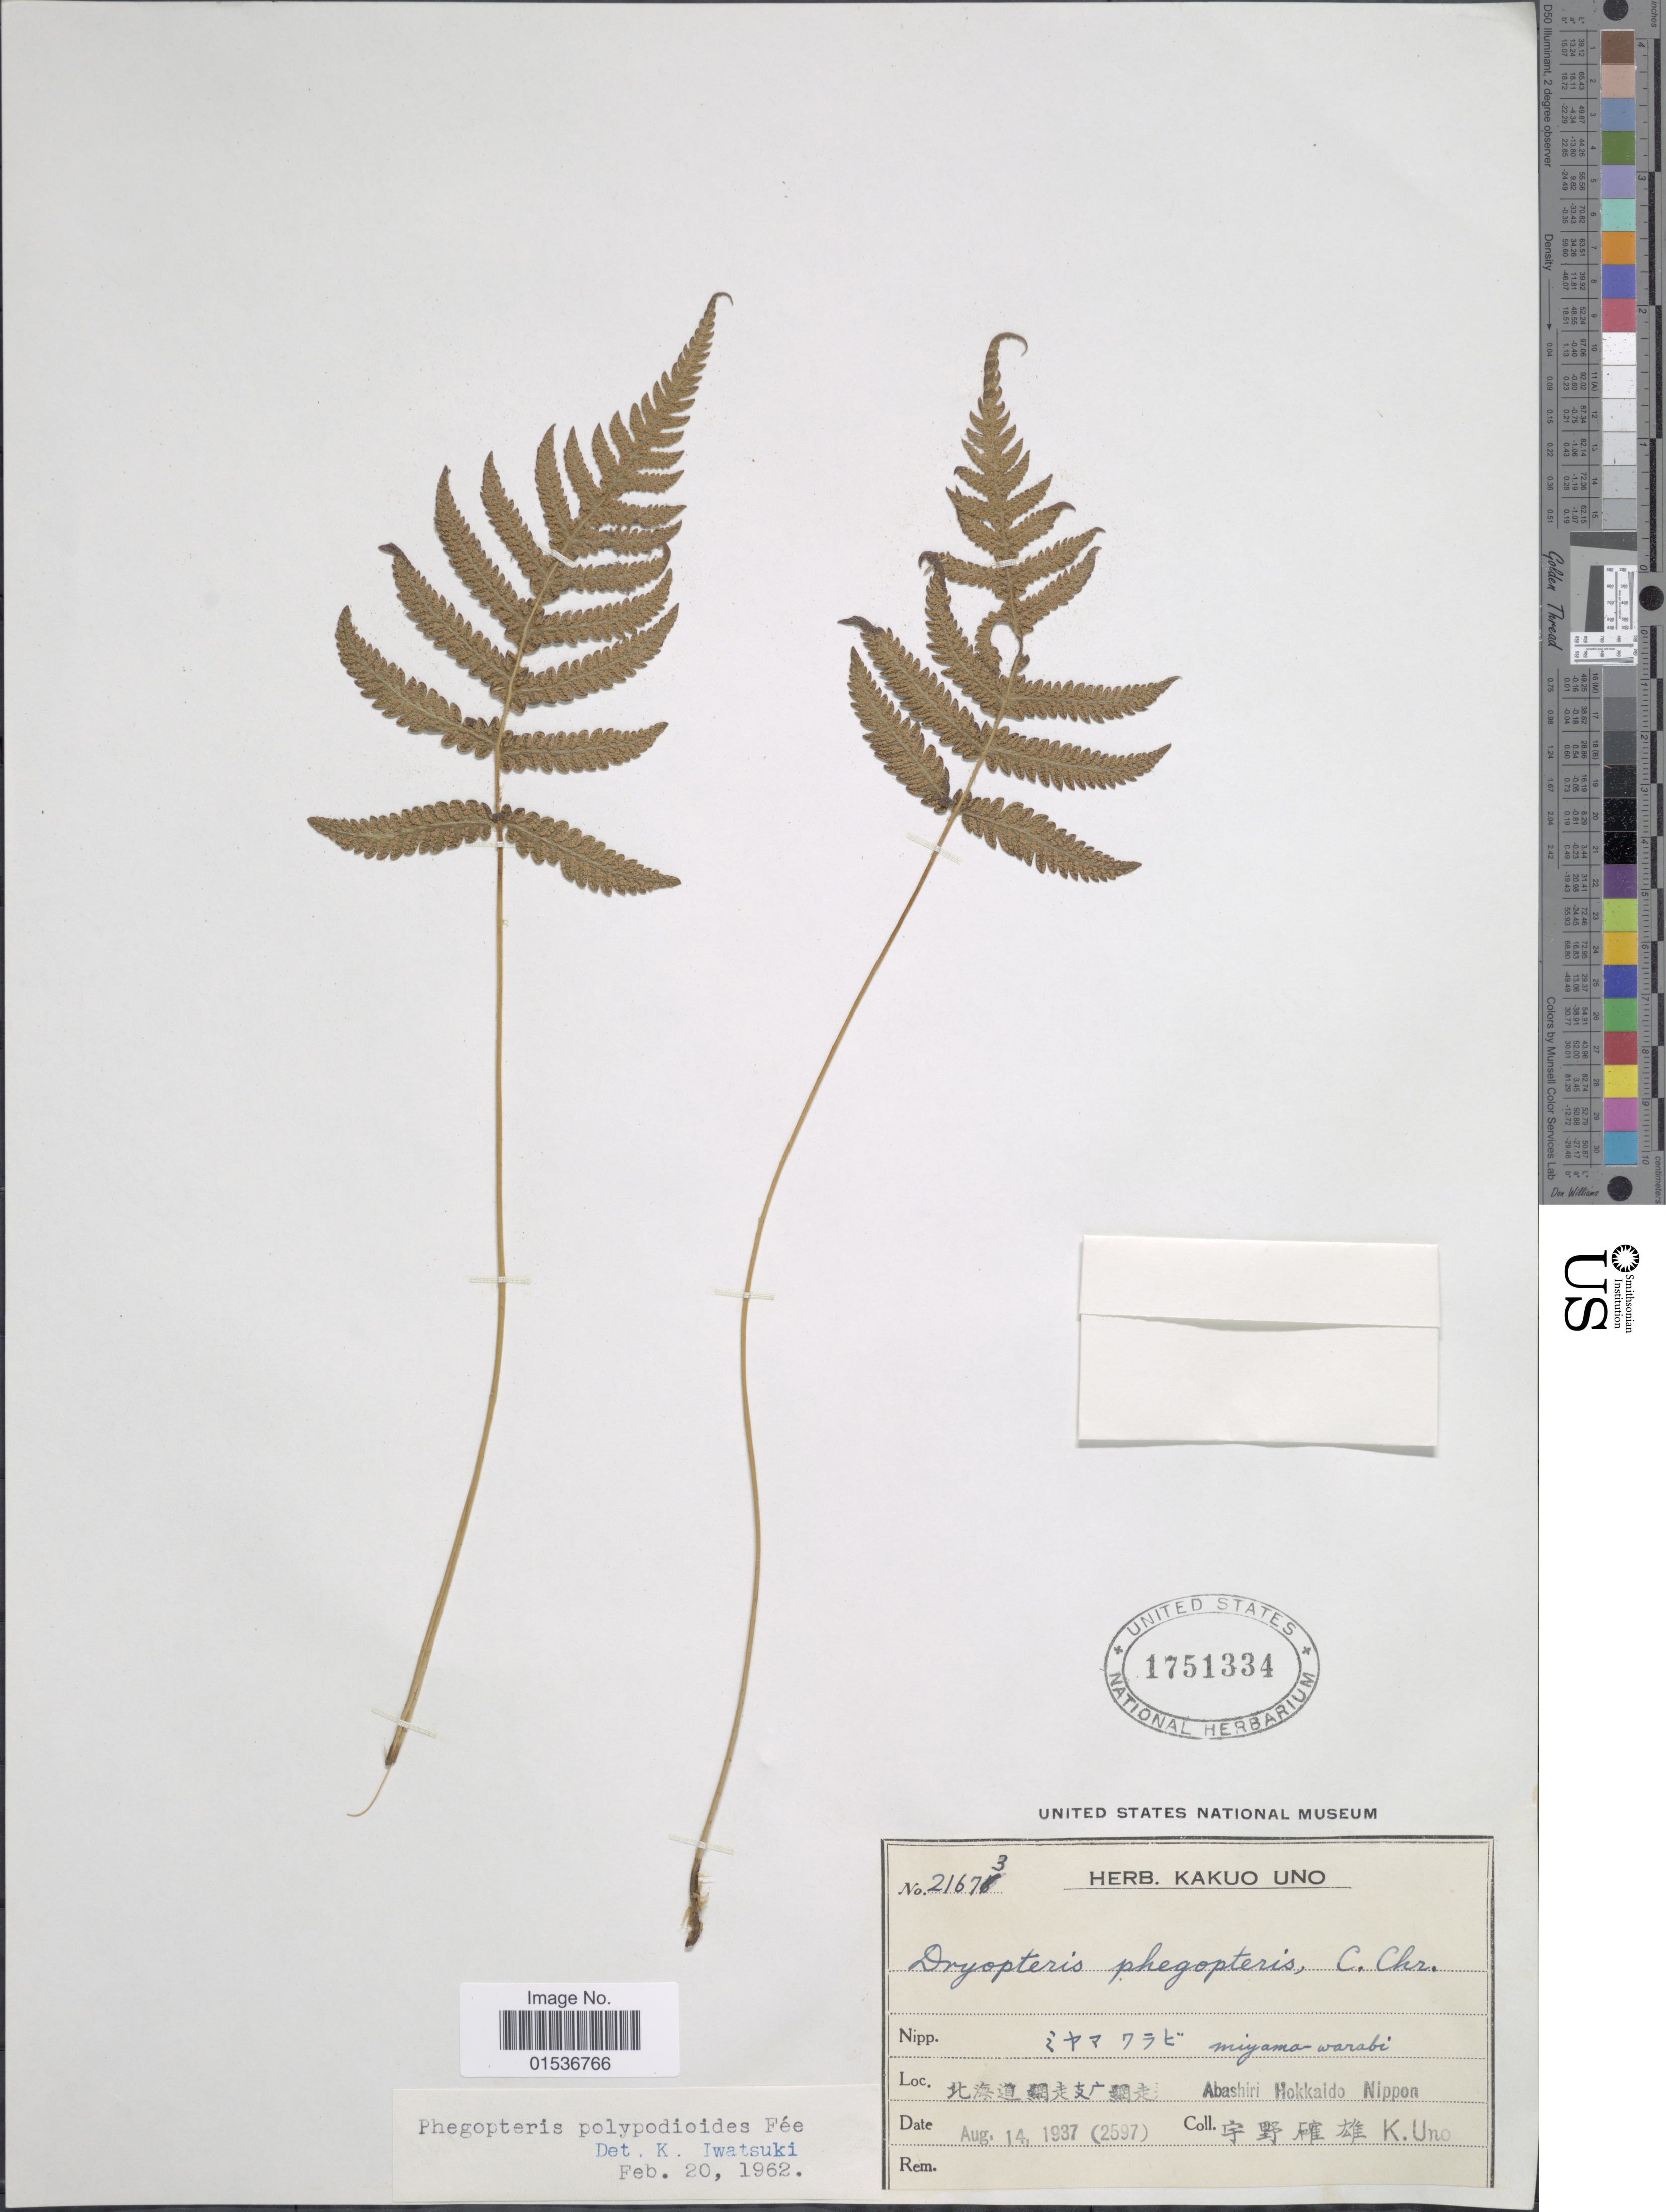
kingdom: Plantae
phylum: Tracheophyta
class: Polypodiopsida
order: Polypodiales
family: Thelypteridaceae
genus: Phegopteris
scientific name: Phegopteris oreopteris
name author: (Ehrh.) Fée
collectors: K. Uno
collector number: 21673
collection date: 1937-08-14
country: Japan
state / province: Hokkaidō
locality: Abashiri Hokkaido Nippon.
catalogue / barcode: US 1751334